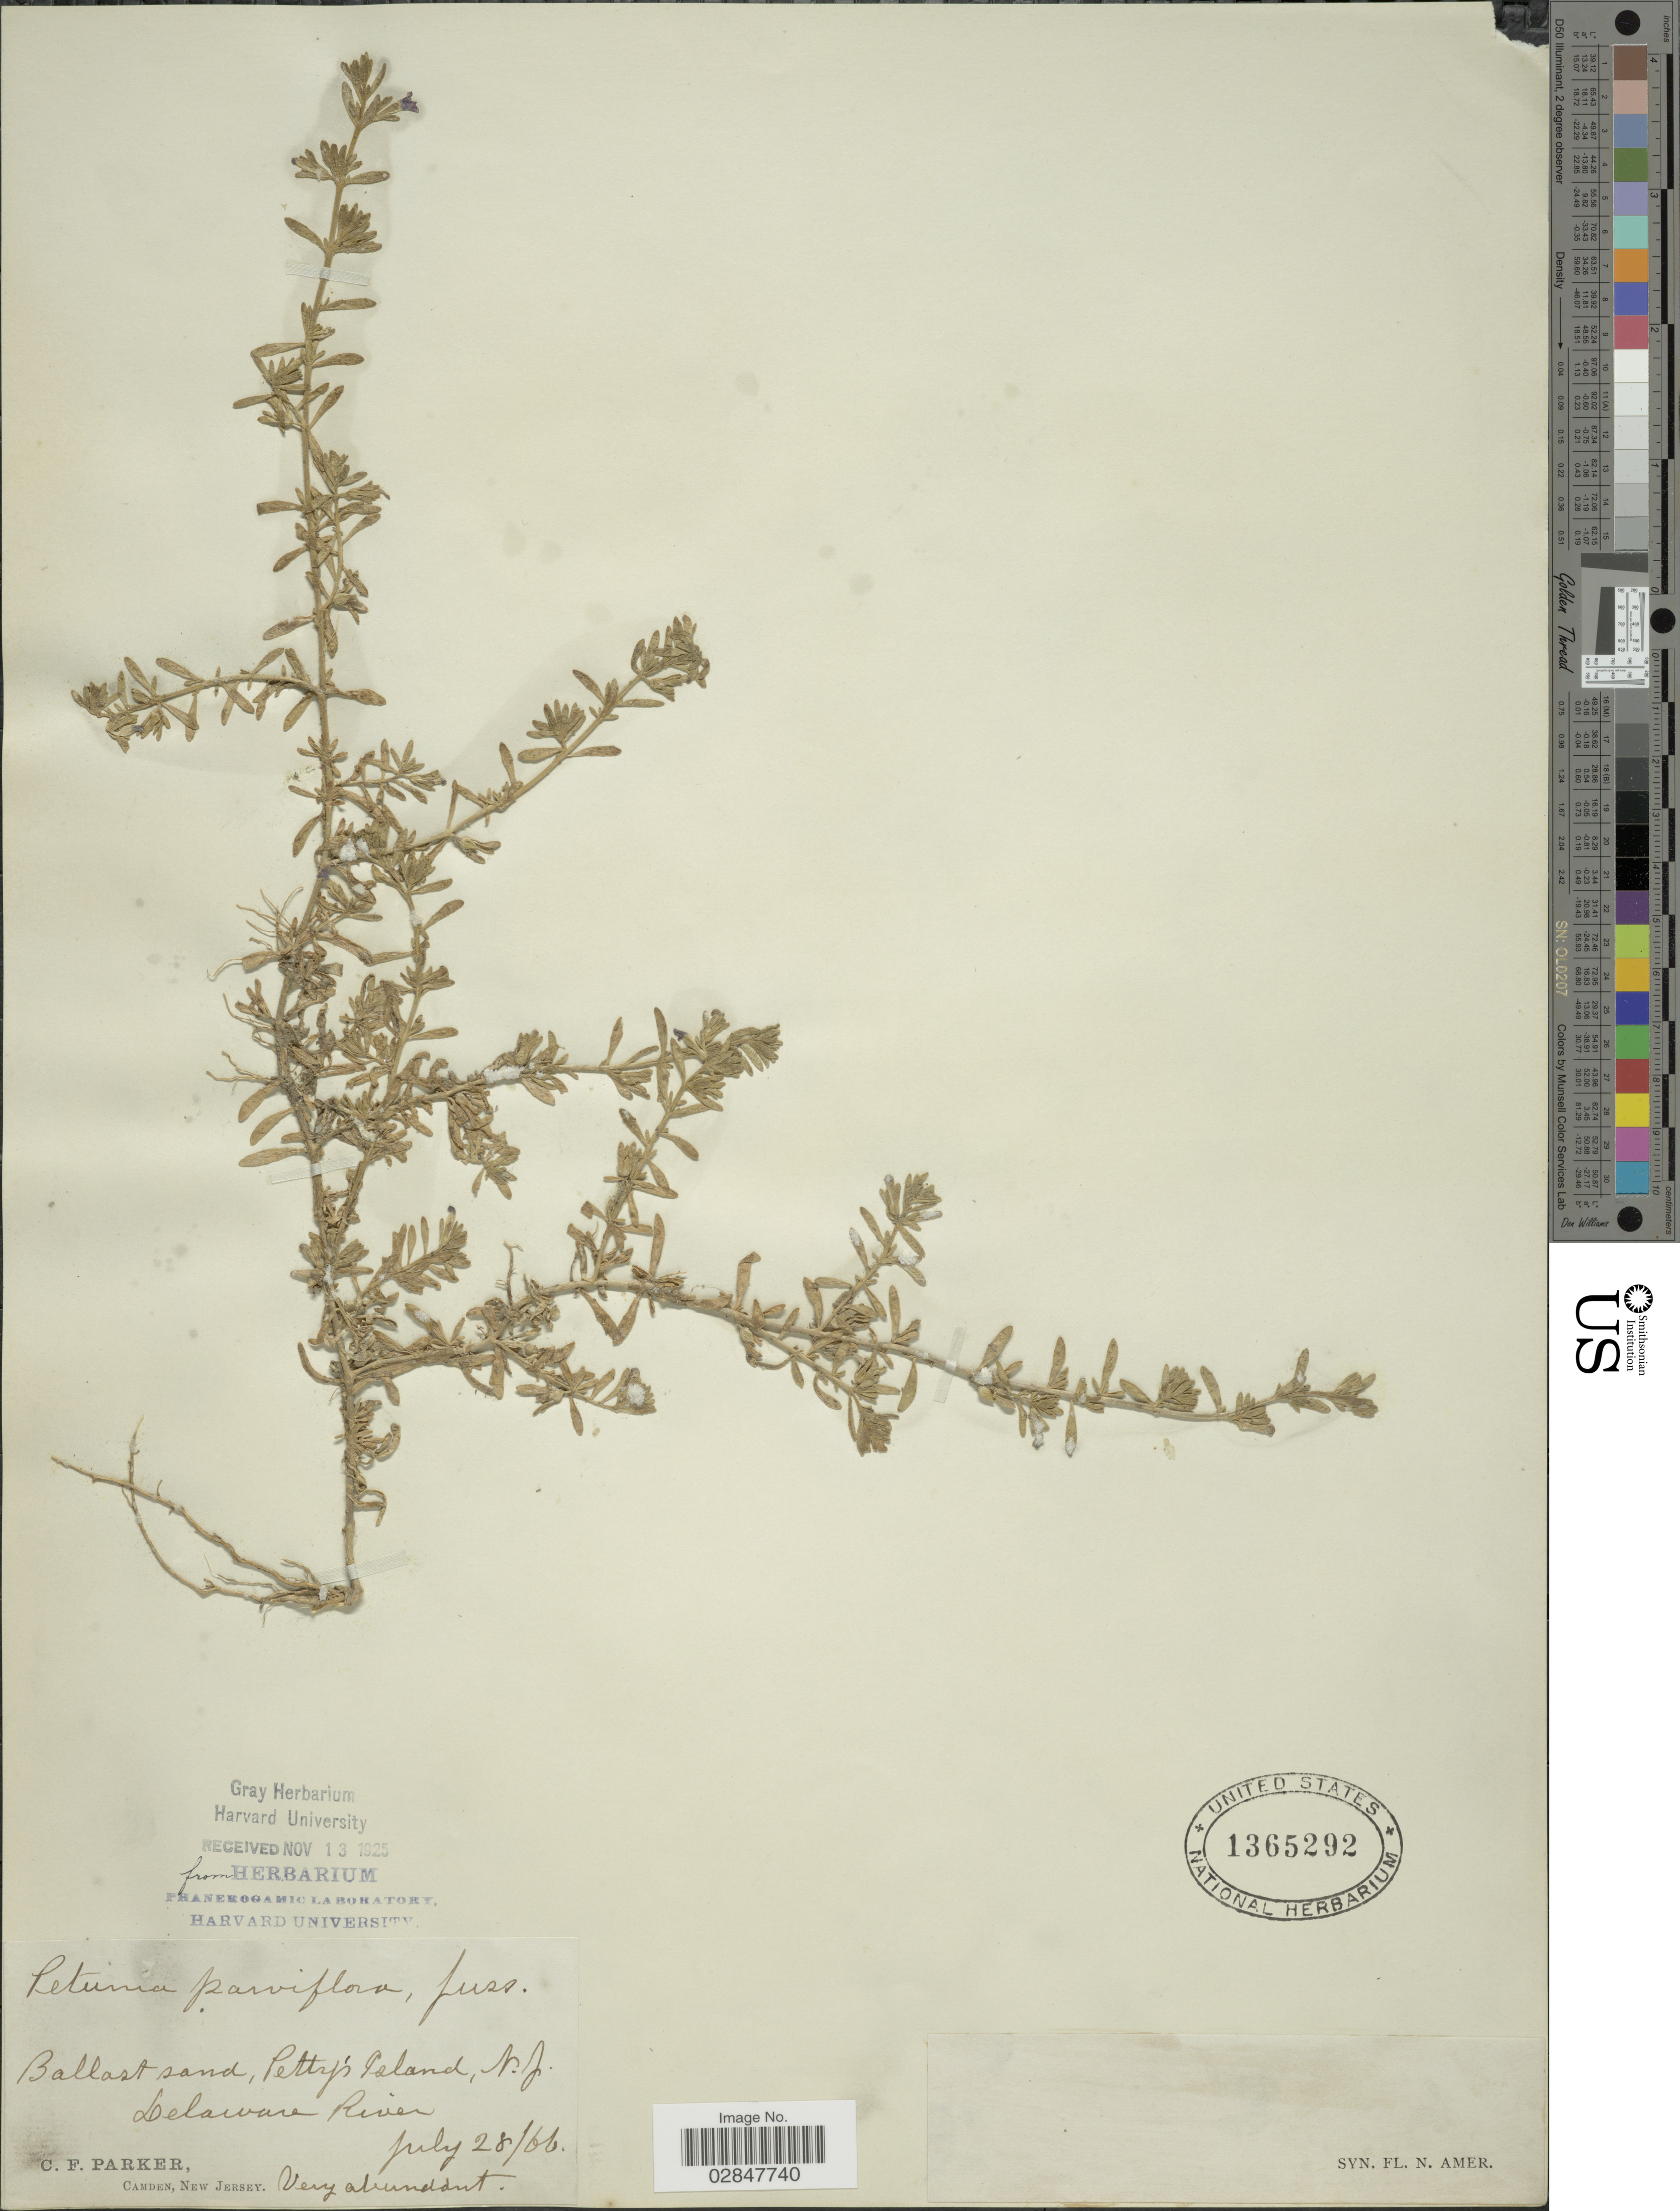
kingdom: Plantae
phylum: Tracheophyta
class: Magnoliopsida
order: Solanales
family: Solanaceae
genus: Petunia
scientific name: Petunia parviflora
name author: Juss.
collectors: C. F. Parker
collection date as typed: Transcribed d/m/y: 28/7/66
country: United States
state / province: New Jersey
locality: Ballast sand, Pettys Island, Delaware River.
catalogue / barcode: US 1365292